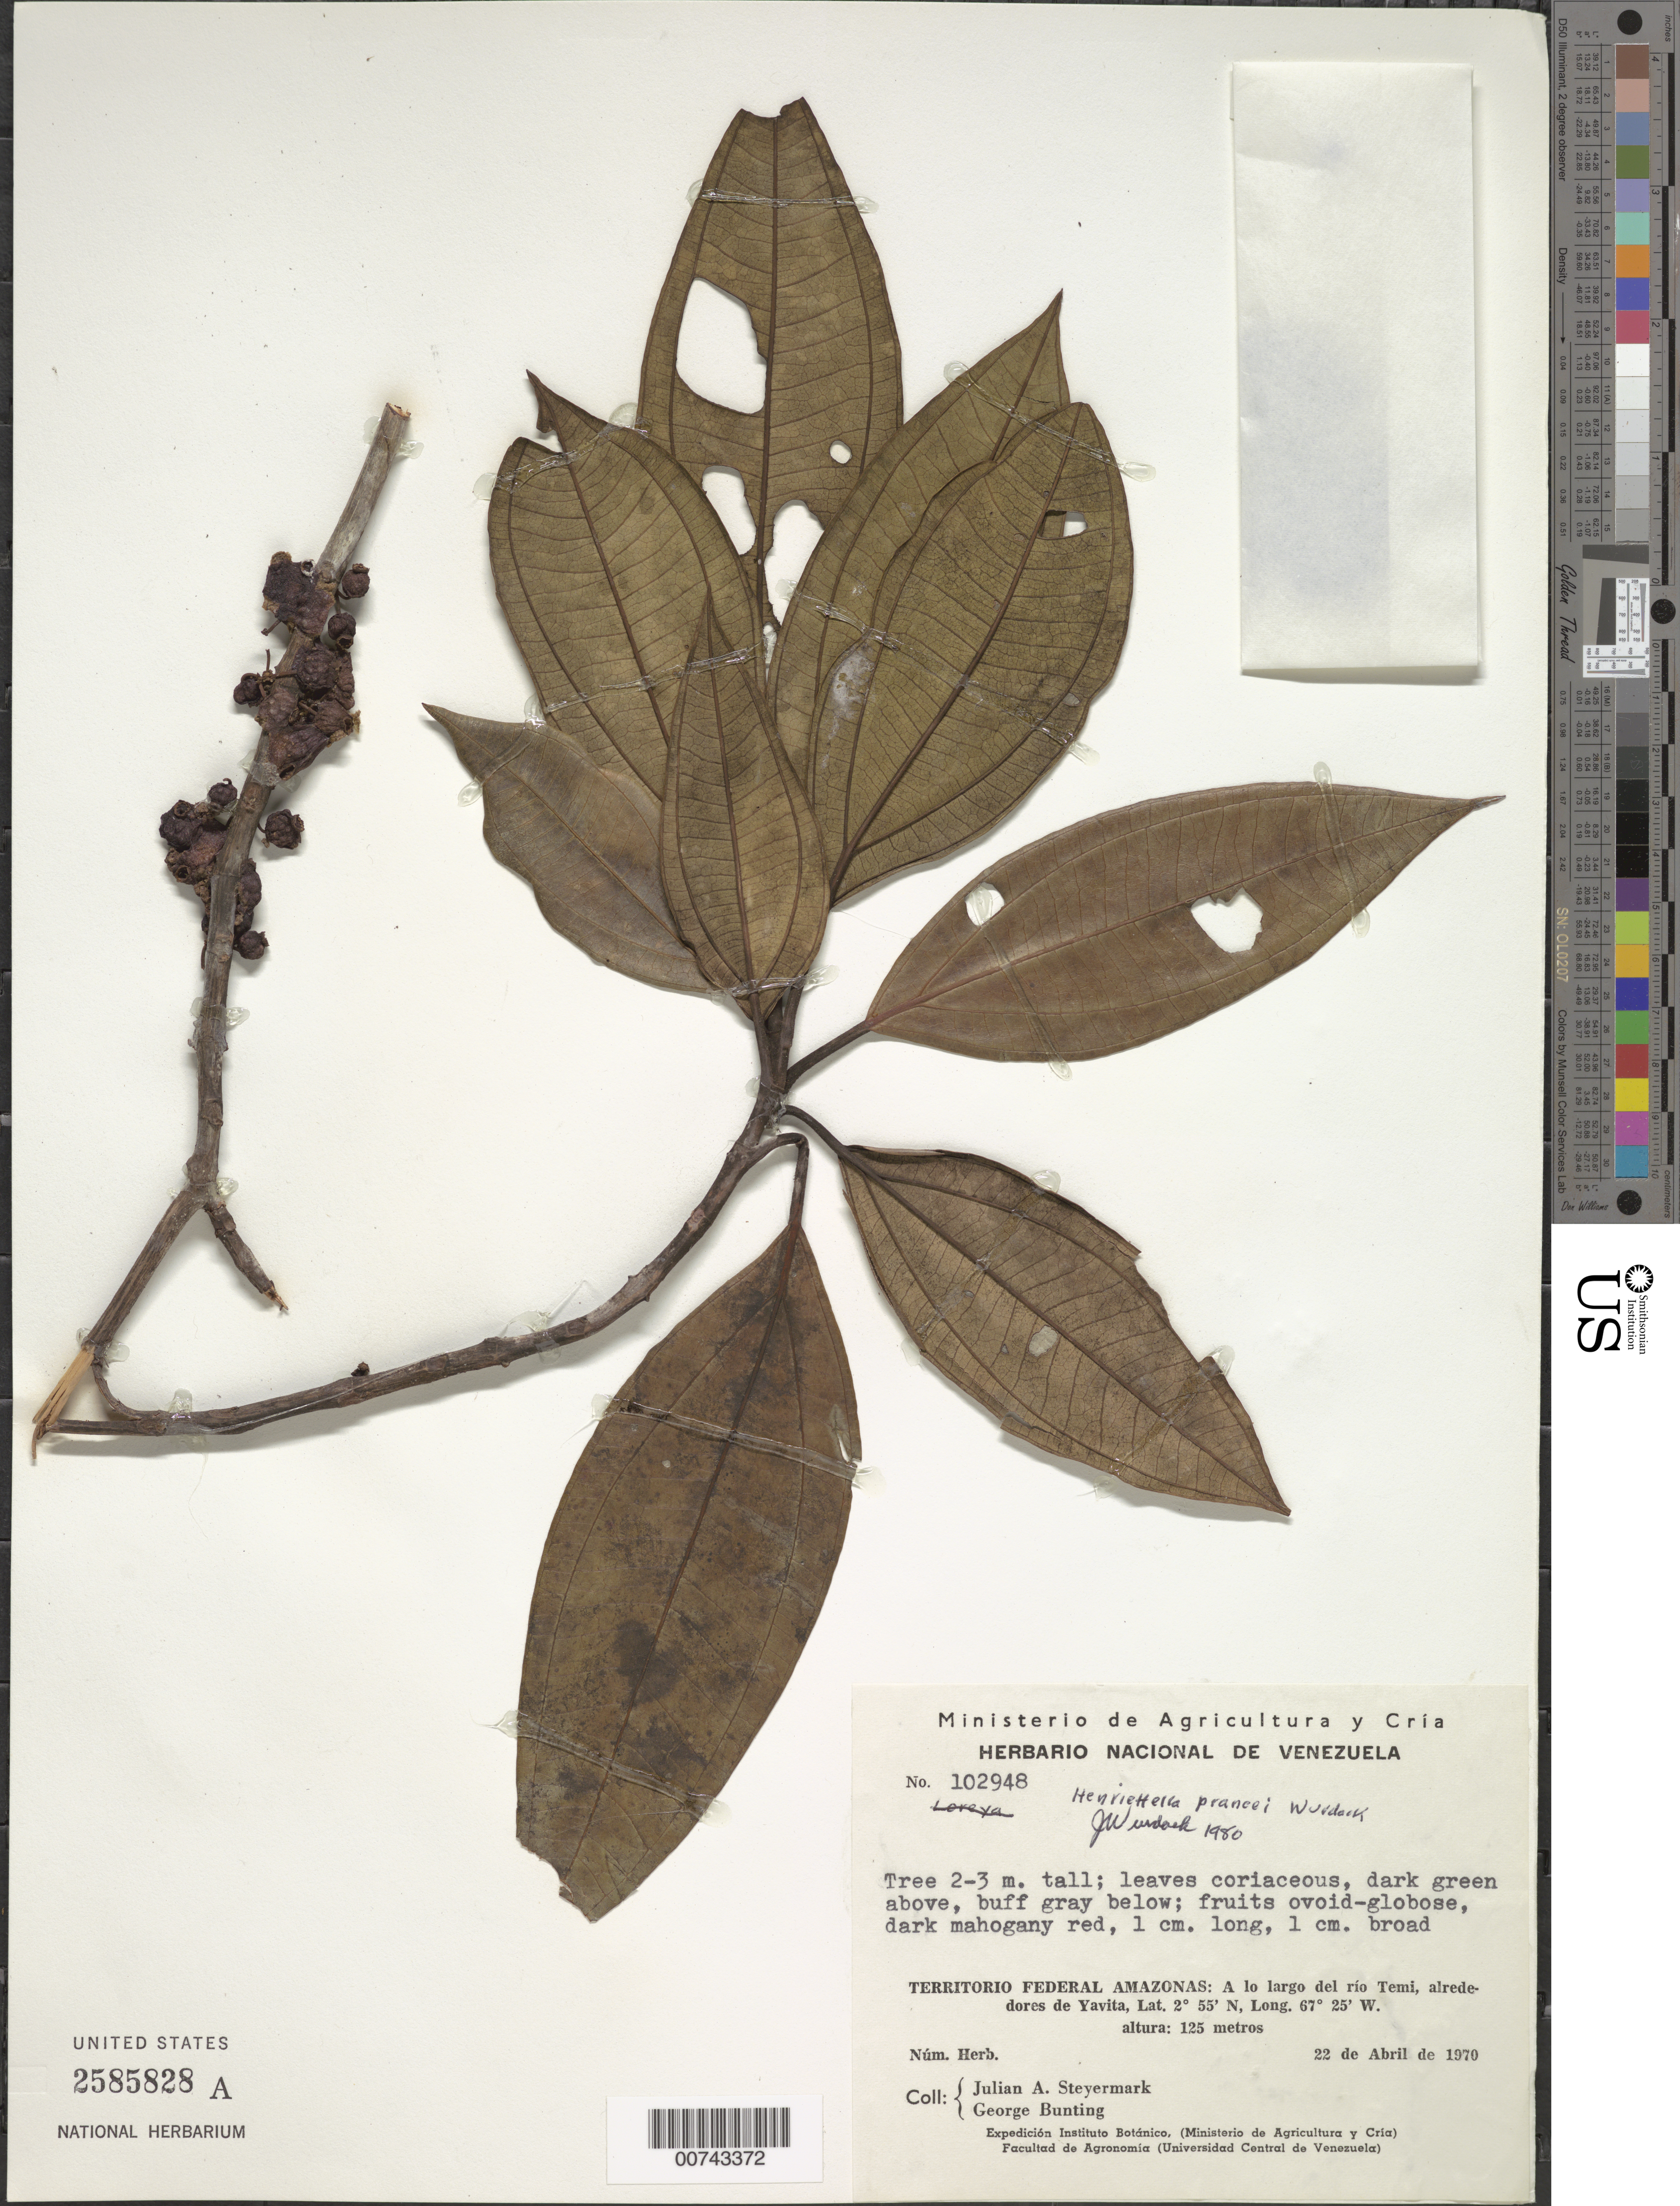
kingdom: Plantae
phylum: Tracheophyta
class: Magnoliopsida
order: Myrtales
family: Melastomataceae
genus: Henriettea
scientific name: Henriettea prancei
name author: (Wurdack) Penneys et al.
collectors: J. Steyermark & G. S. Bunting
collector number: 102948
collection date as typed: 22-Apr-70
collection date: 1970-04-22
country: Venezuela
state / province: Amazonas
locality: Río Temi, near Yavita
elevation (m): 125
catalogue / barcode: US 2585828A